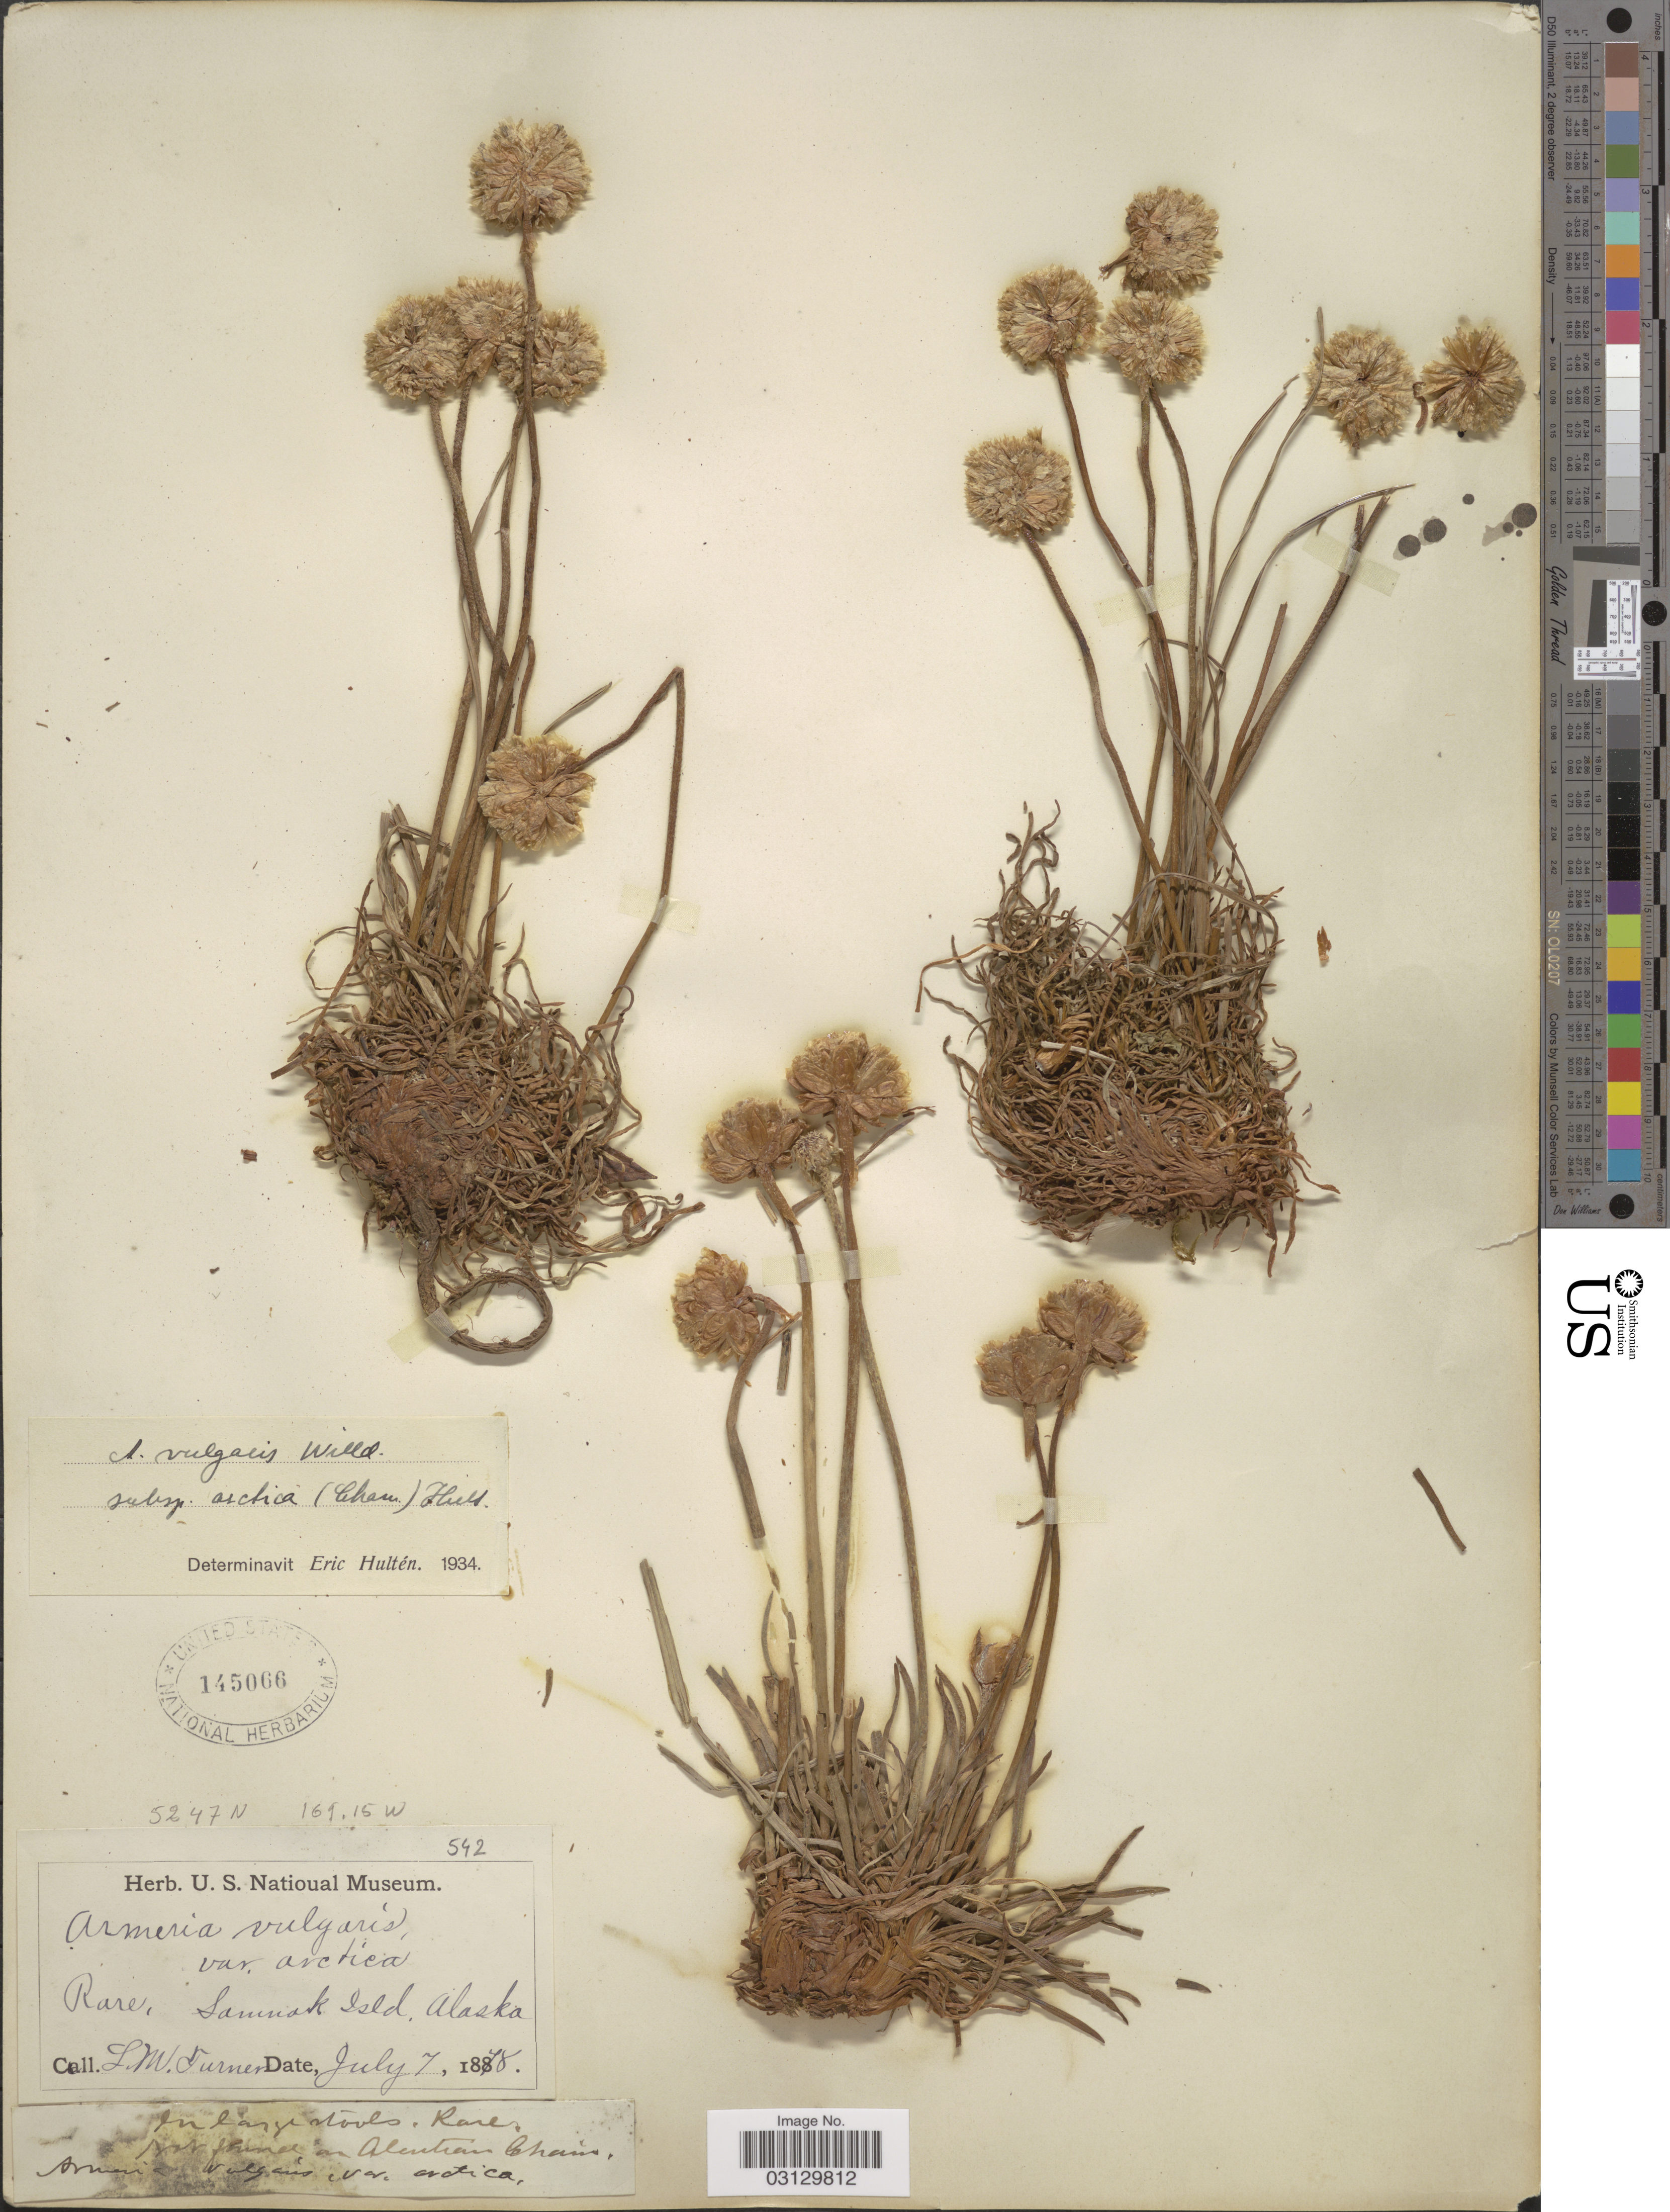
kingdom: Plantae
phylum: Tracheophyta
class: Magnoliopsida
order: Caryophyllales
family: Plumbaginaceae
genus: Armeria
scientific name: Armeria maritima subsp. sibirica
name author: (Turcz. ex Boiss.) Nyman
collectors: L. M. Turner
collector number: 542?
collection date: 1878-07-07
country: United States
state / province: Alaska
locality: Samnak Isld.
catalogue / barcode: US 145066